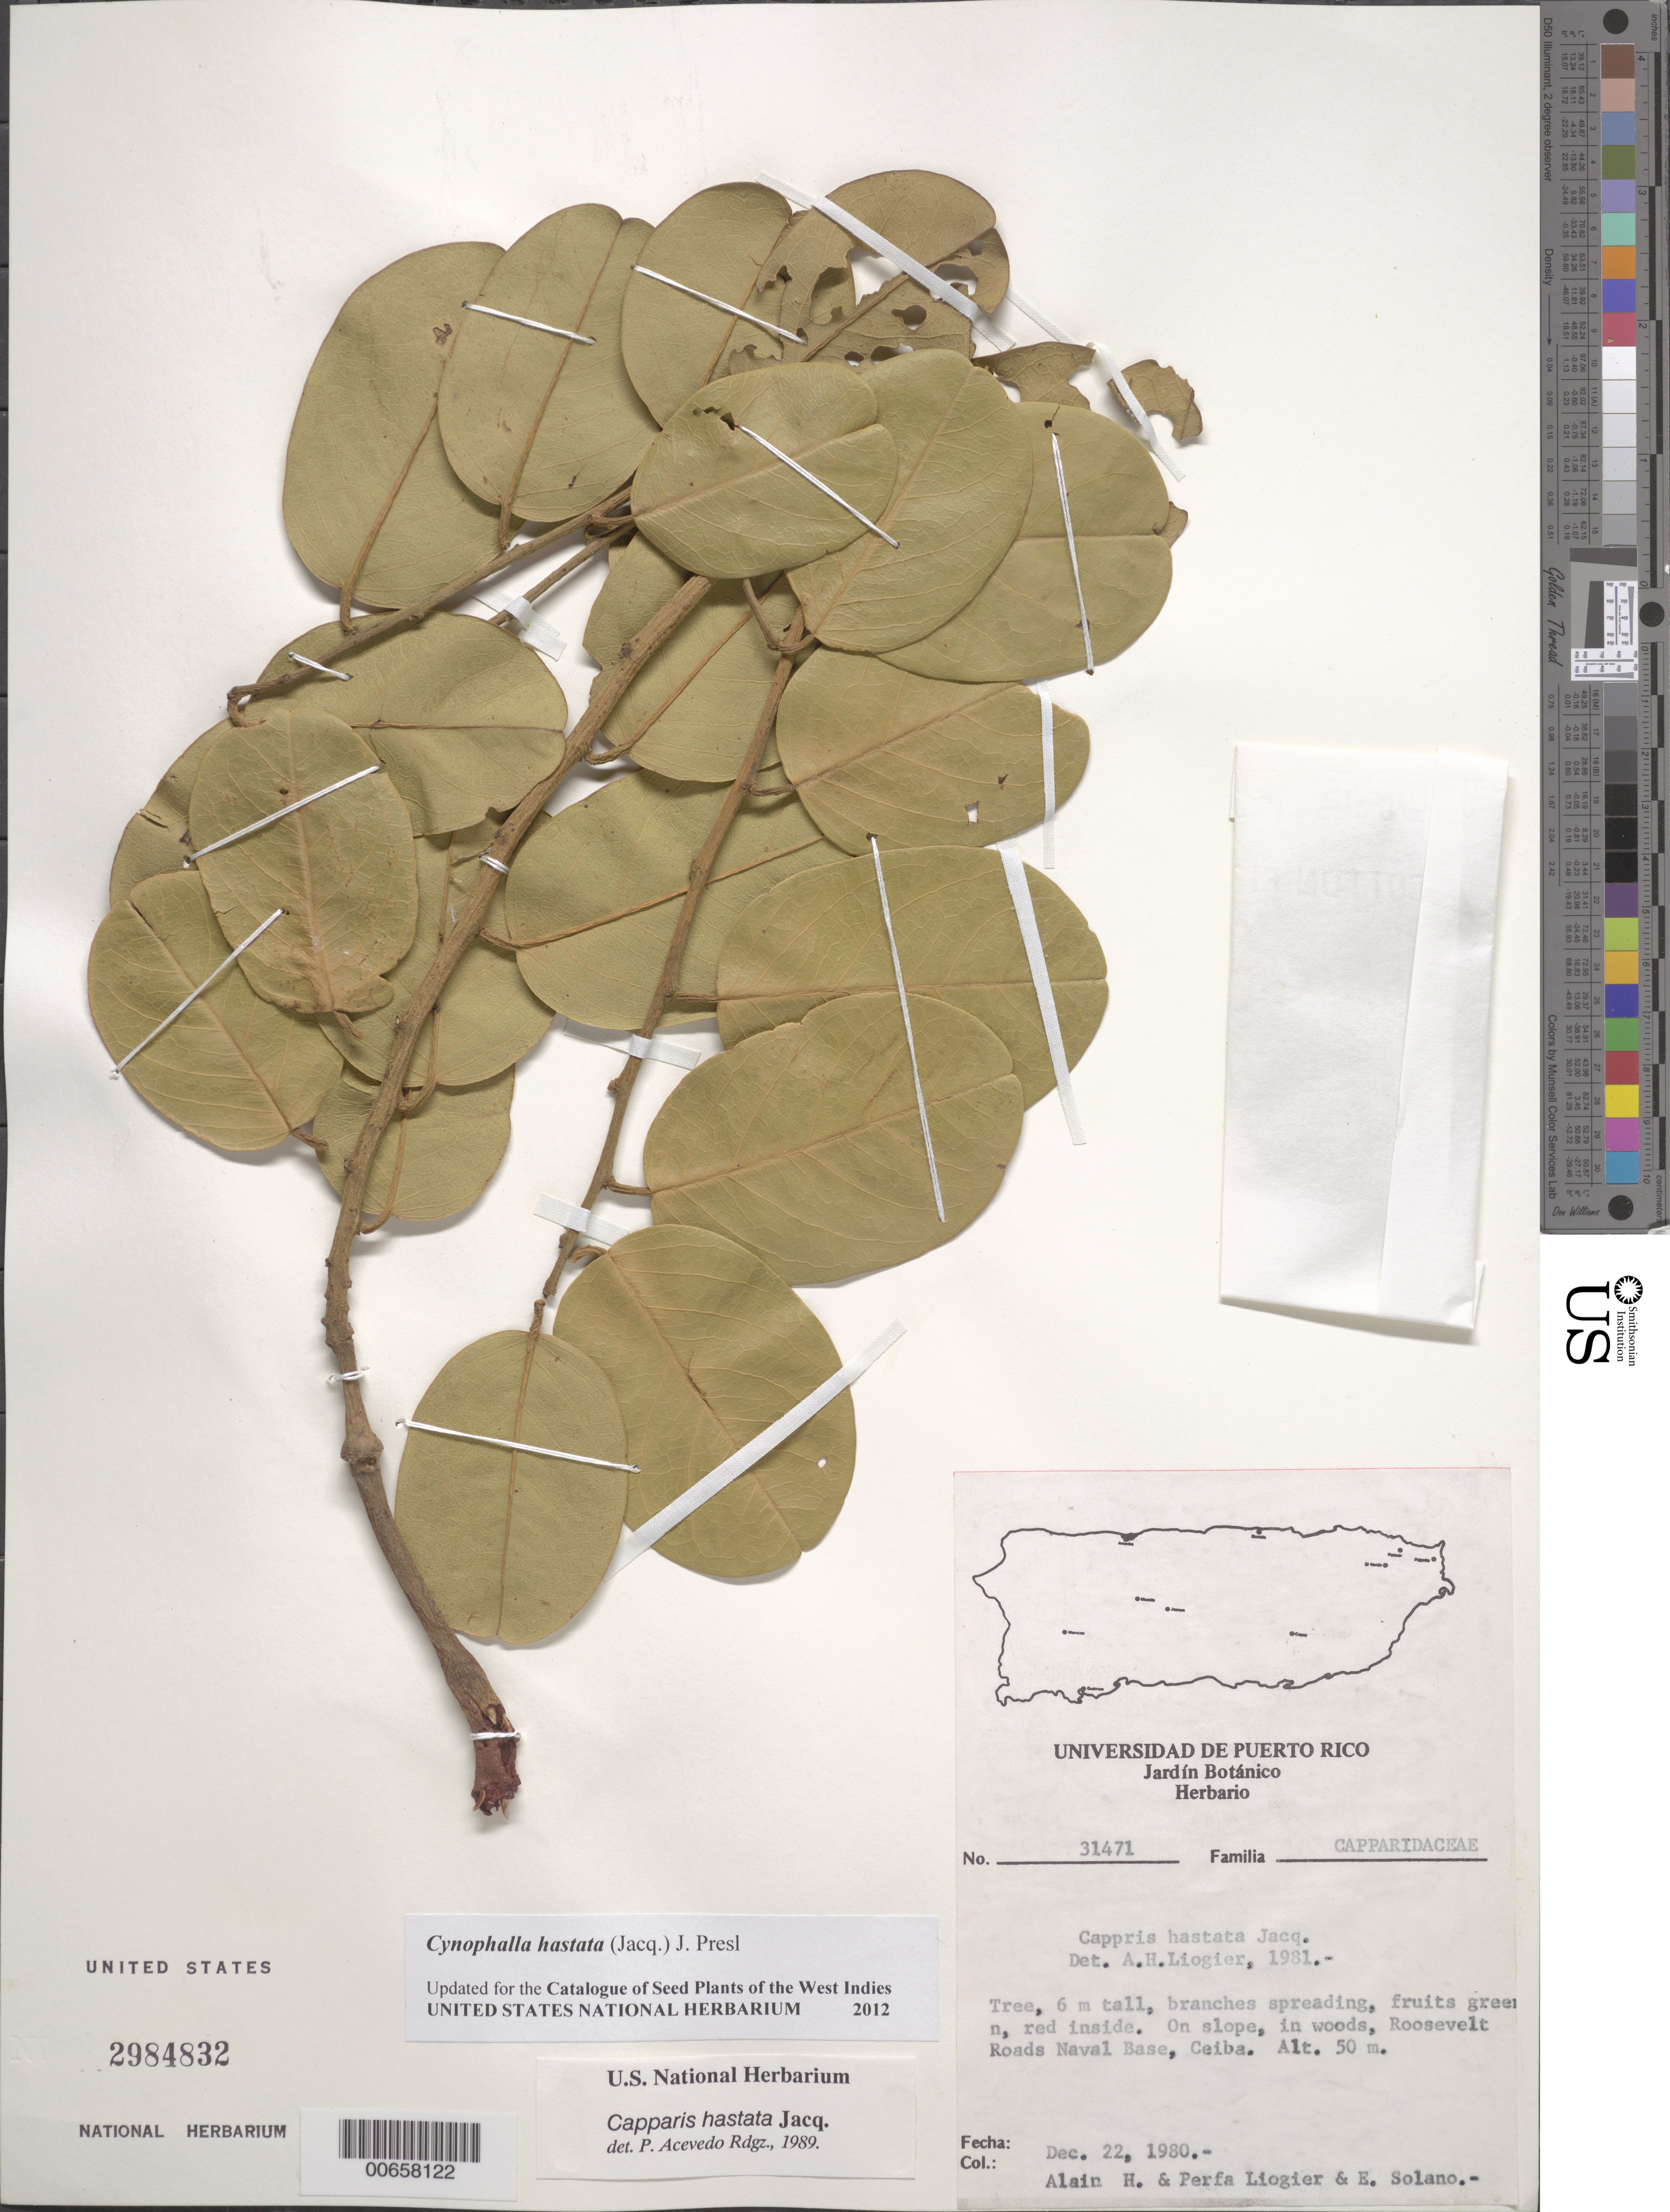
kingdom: Plantae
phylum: Tracheophyta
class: Magnoliopsida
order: Brassicales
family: Capparaceae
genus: Capparis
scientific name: Capparis hastata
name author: Jacq.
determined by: Liogier, Alain H.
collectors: A. H. Liogier, M. P. Liogier & E. Solano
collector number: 31471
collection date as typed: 22 Dec 1980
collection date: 1980-12-22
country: Puerto Rico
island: Greater Antilles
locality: Roosevelt Rds Naval Base, Ceiba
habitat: On slope in woods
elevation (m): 50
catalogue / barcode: US 2984832